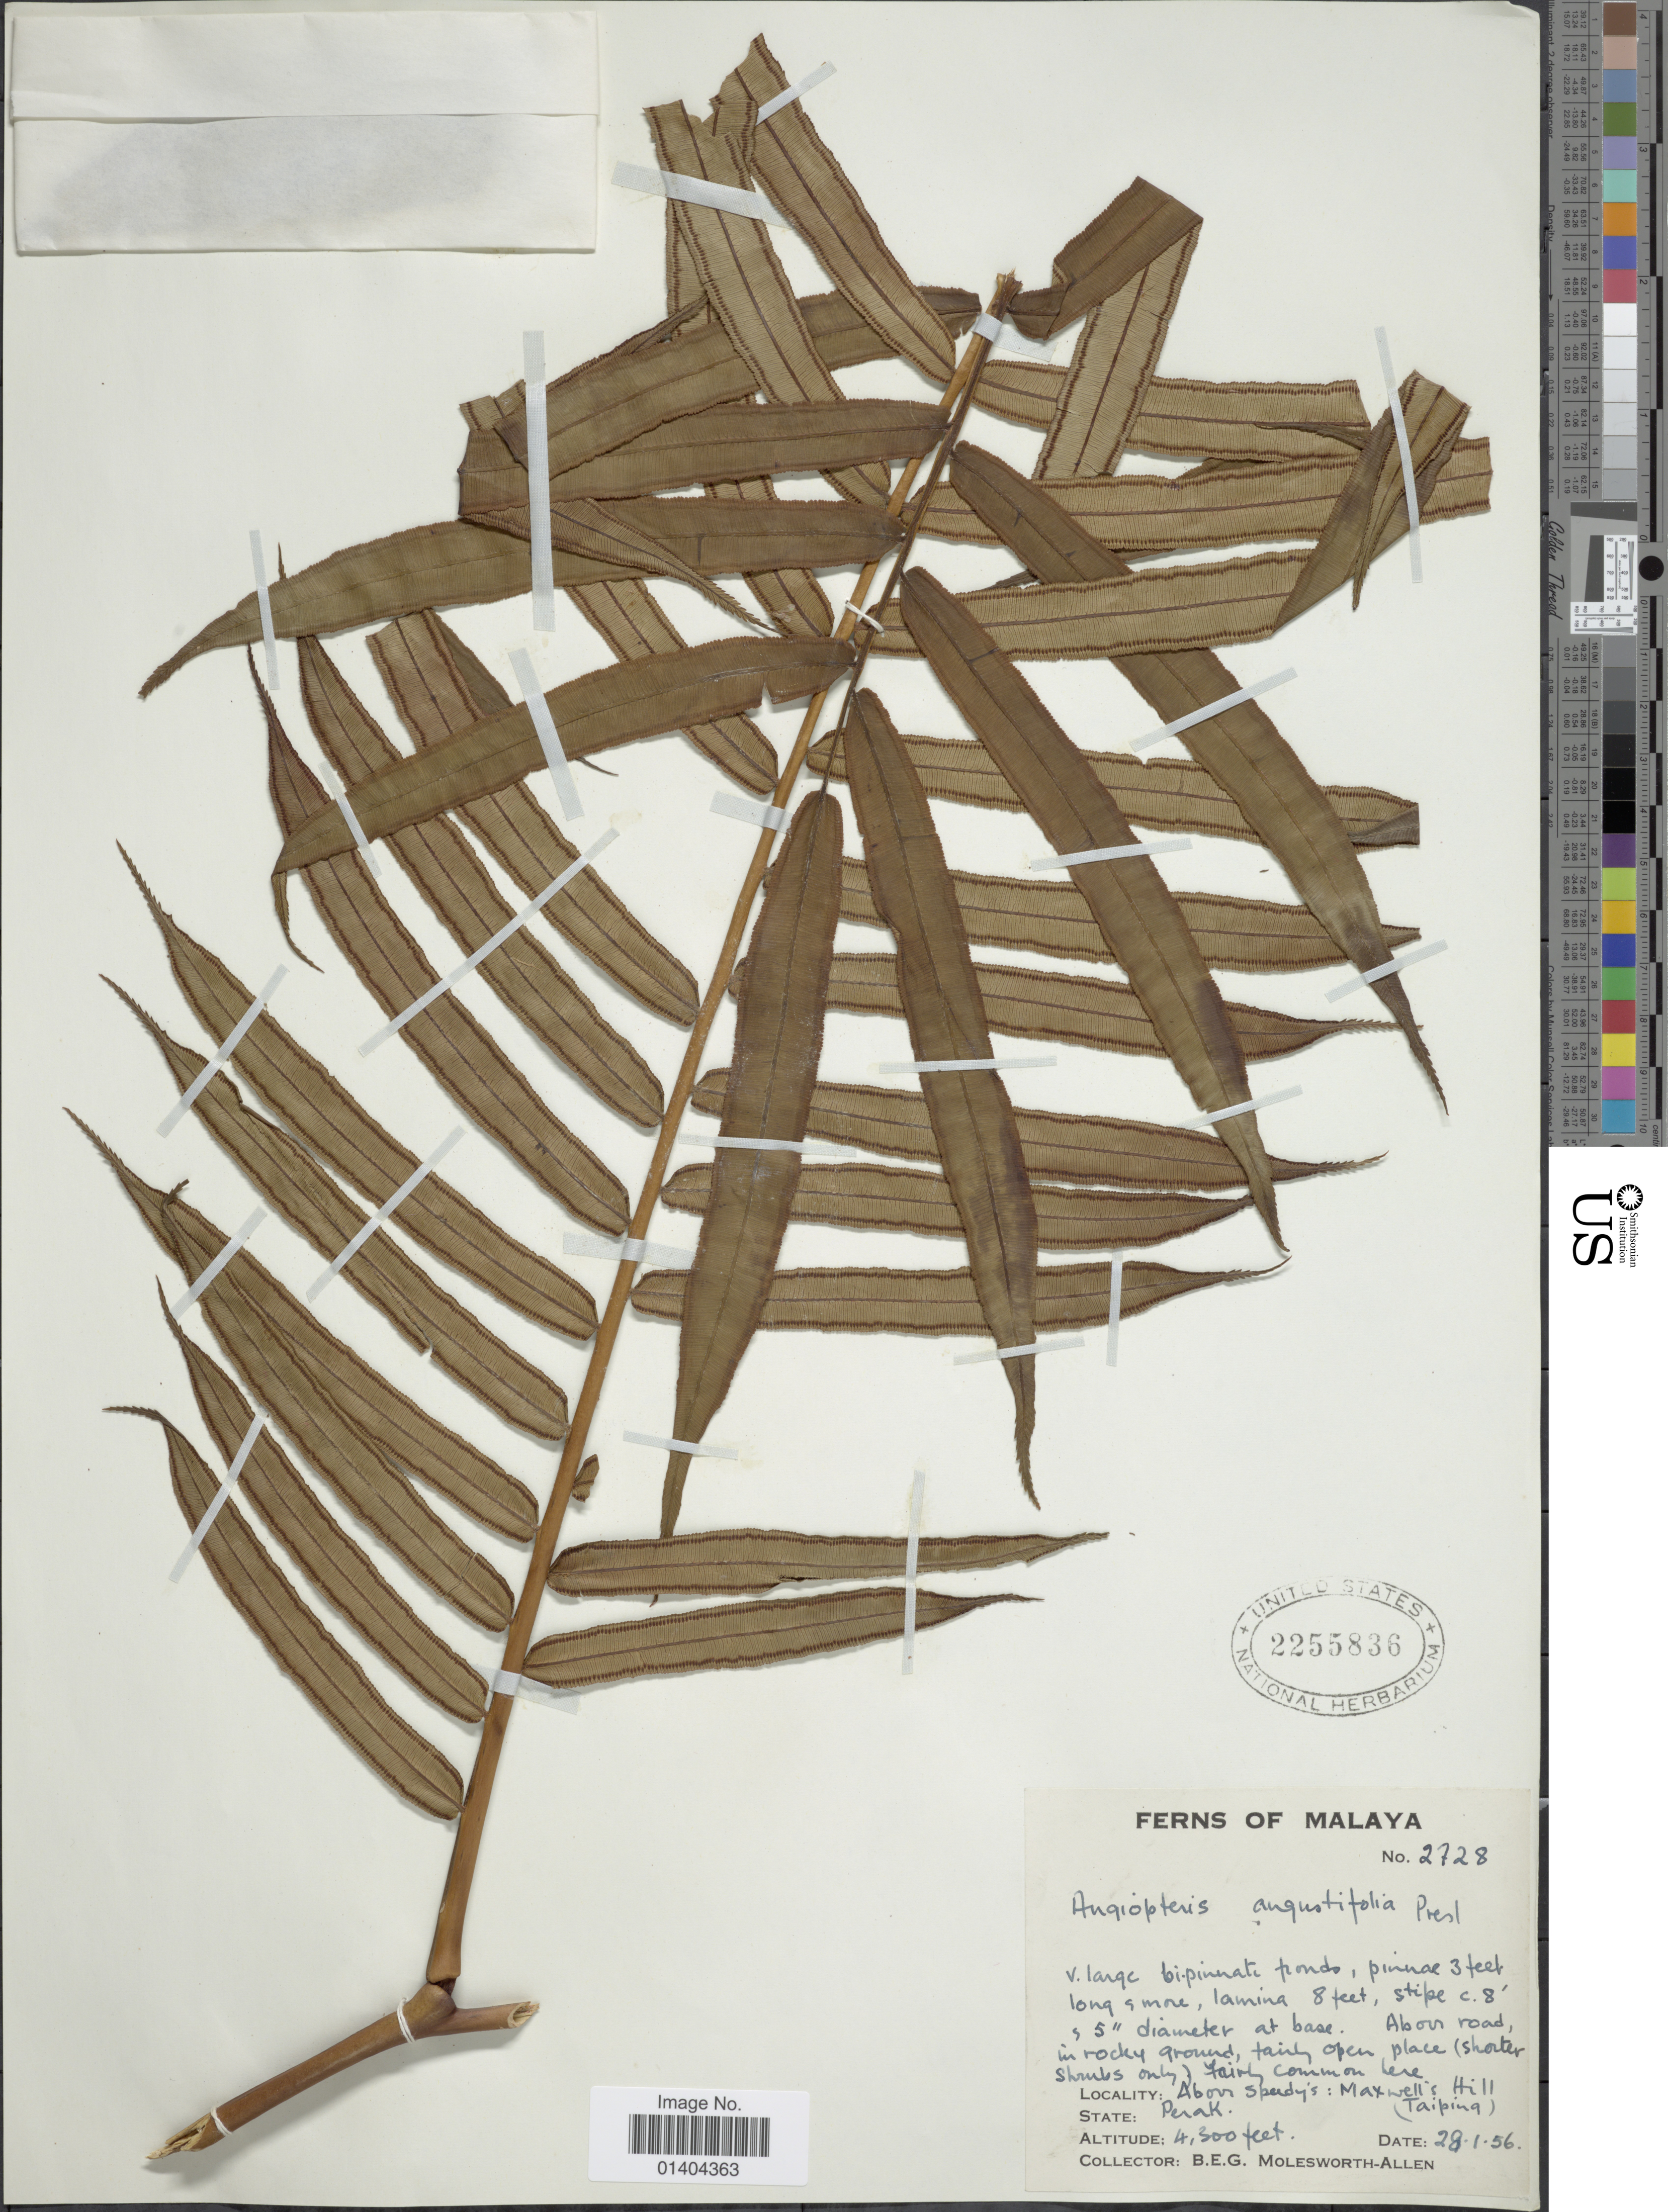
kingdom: Plantae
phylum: Tracheophyta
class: Polypodiopsida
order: Marattiales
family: Marattiaceae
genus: Angiopteris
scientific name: Angiopteris angustifolia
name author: C. Presl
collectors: B. E. G. Molesworth-Allen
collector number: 2728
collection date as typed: Transcribed d/m/y: 28/1/56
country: Malaysia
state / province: Perak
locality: Above Speedy's: Maxwell's Hill (Taiping)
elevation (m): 1311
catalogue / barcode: US 2255836